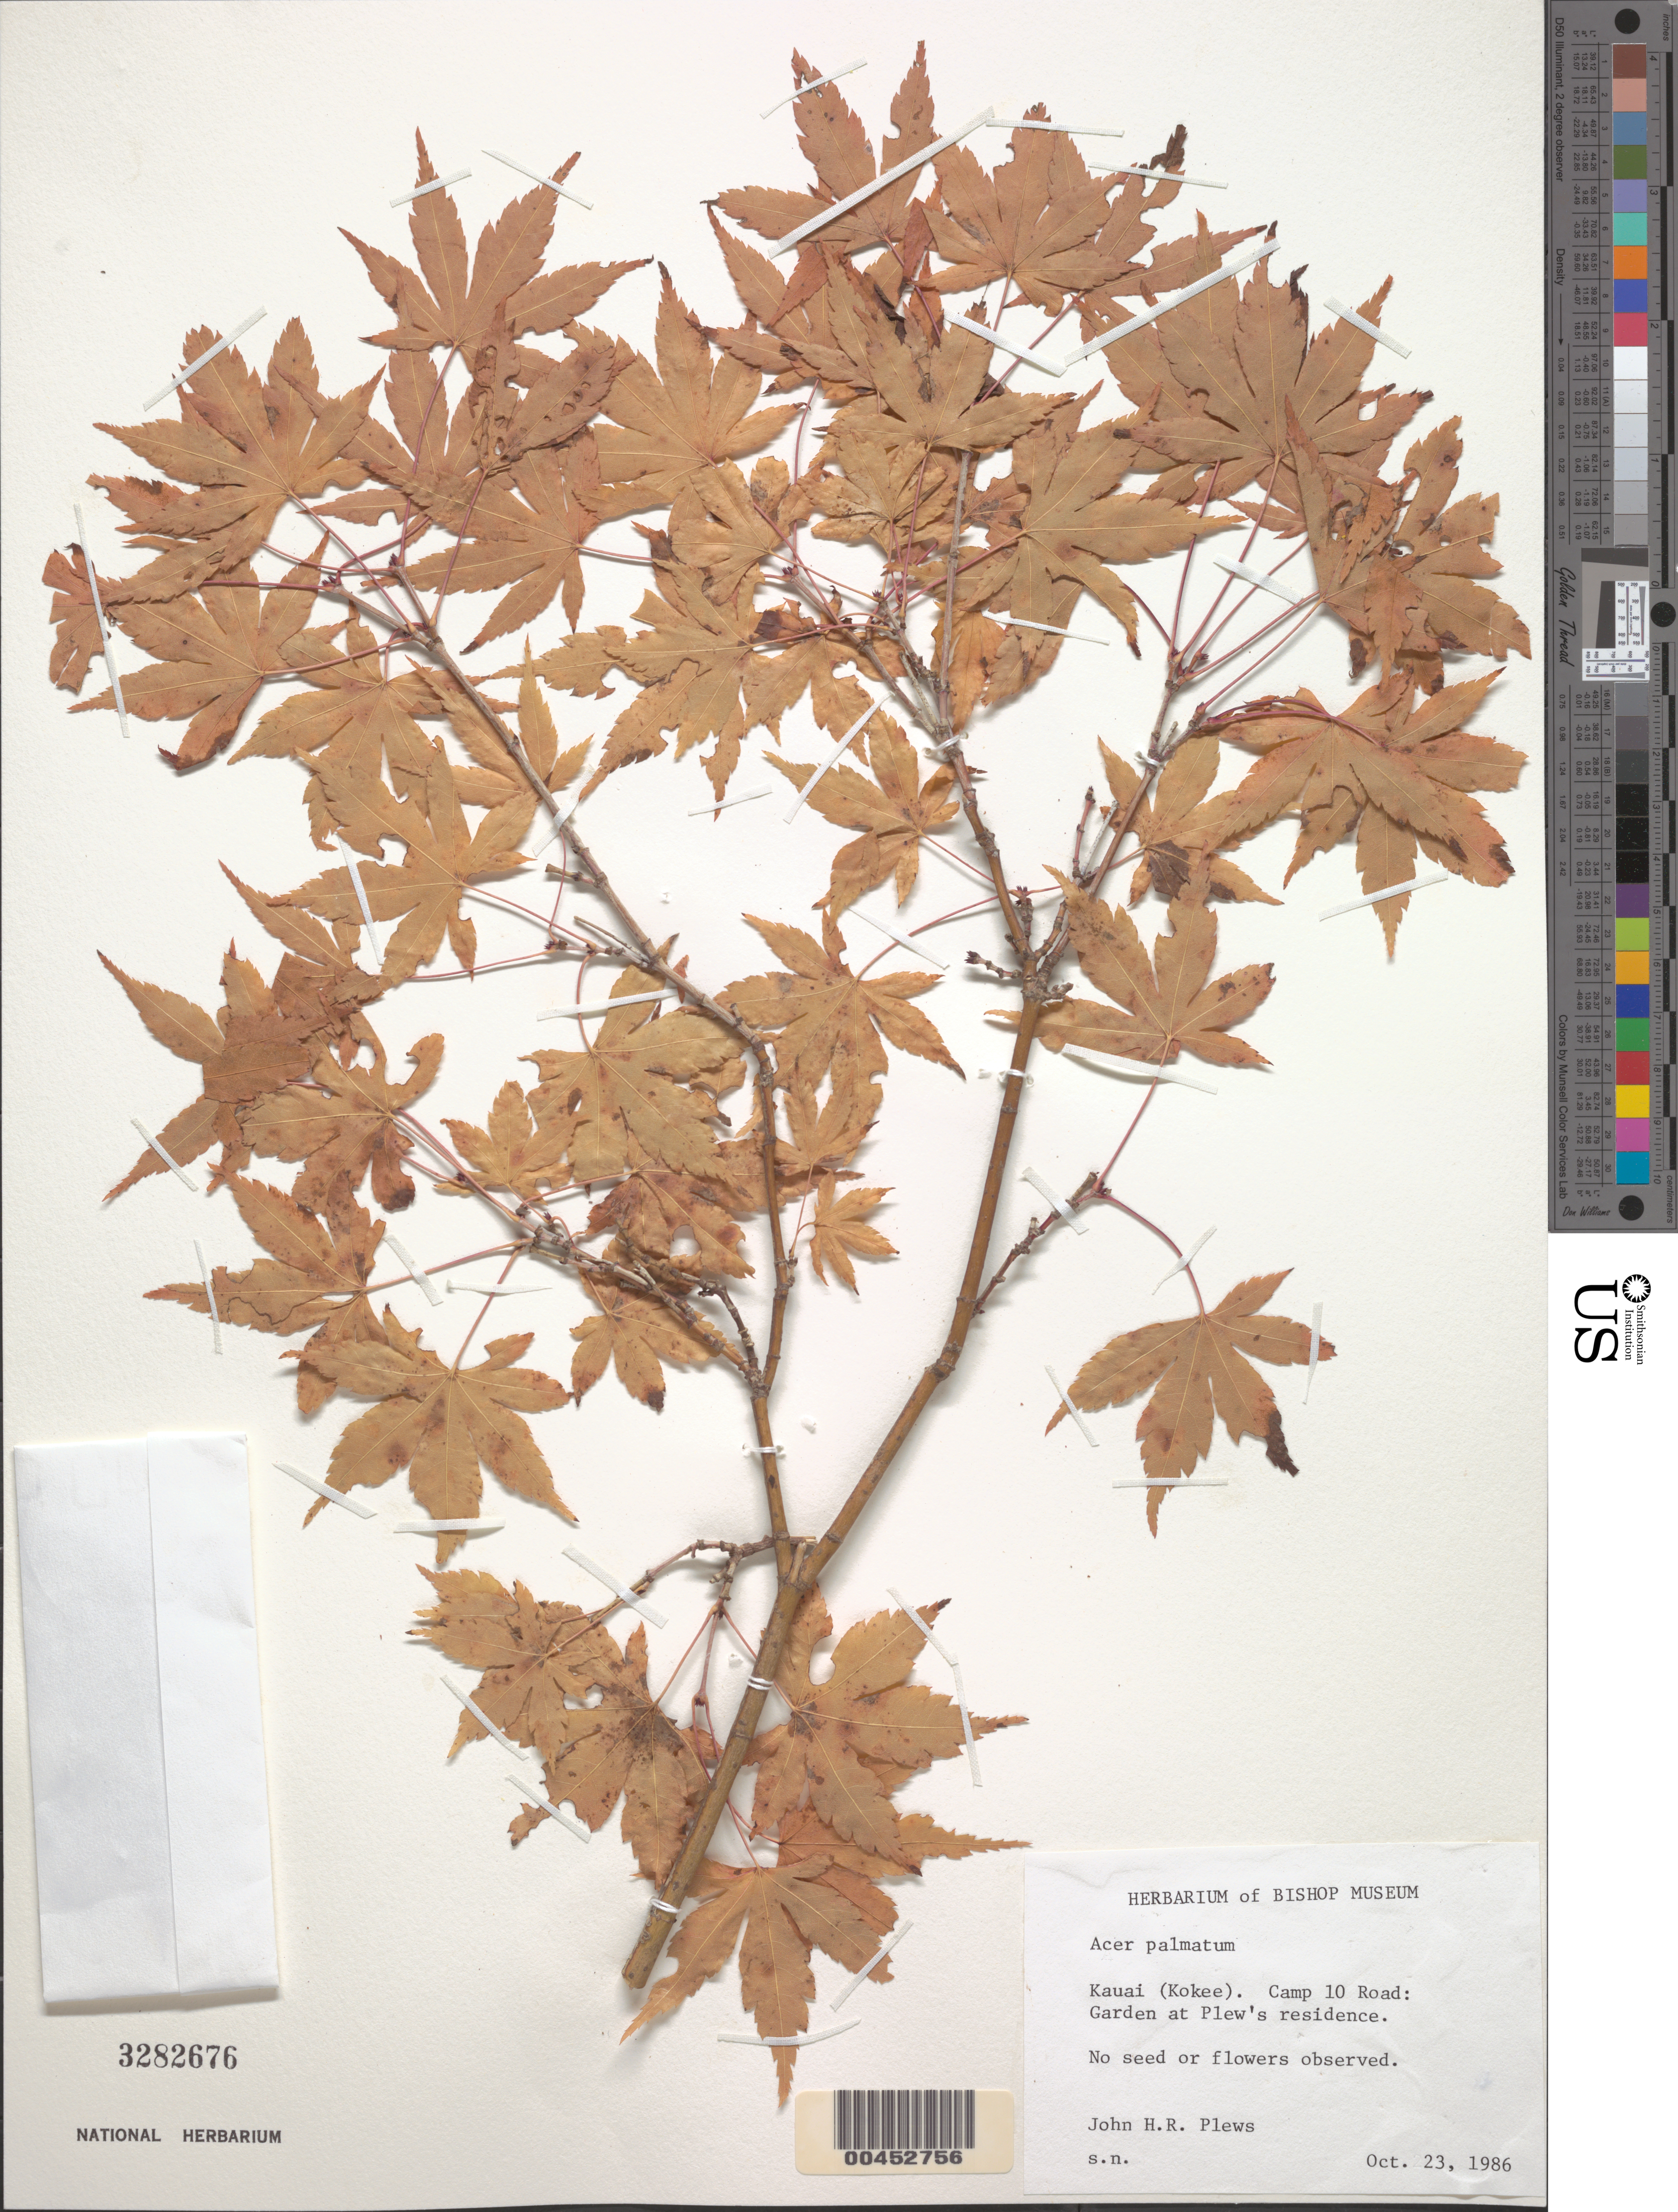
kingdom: Plantae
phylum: Tracheophyta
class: Magnoliopsida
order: Sapindales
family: Sapindaceae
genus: Acer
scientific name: Acer palmatum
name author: Thunb.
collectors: J. Plews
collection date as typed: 23 Oct 1986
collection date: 1986-10-23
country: United States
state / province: Hawaii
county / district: Kauai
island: Kaua'i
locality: Kokee, Camp 10 Rd: Garden at Plew's residence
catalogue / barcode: US 3282676